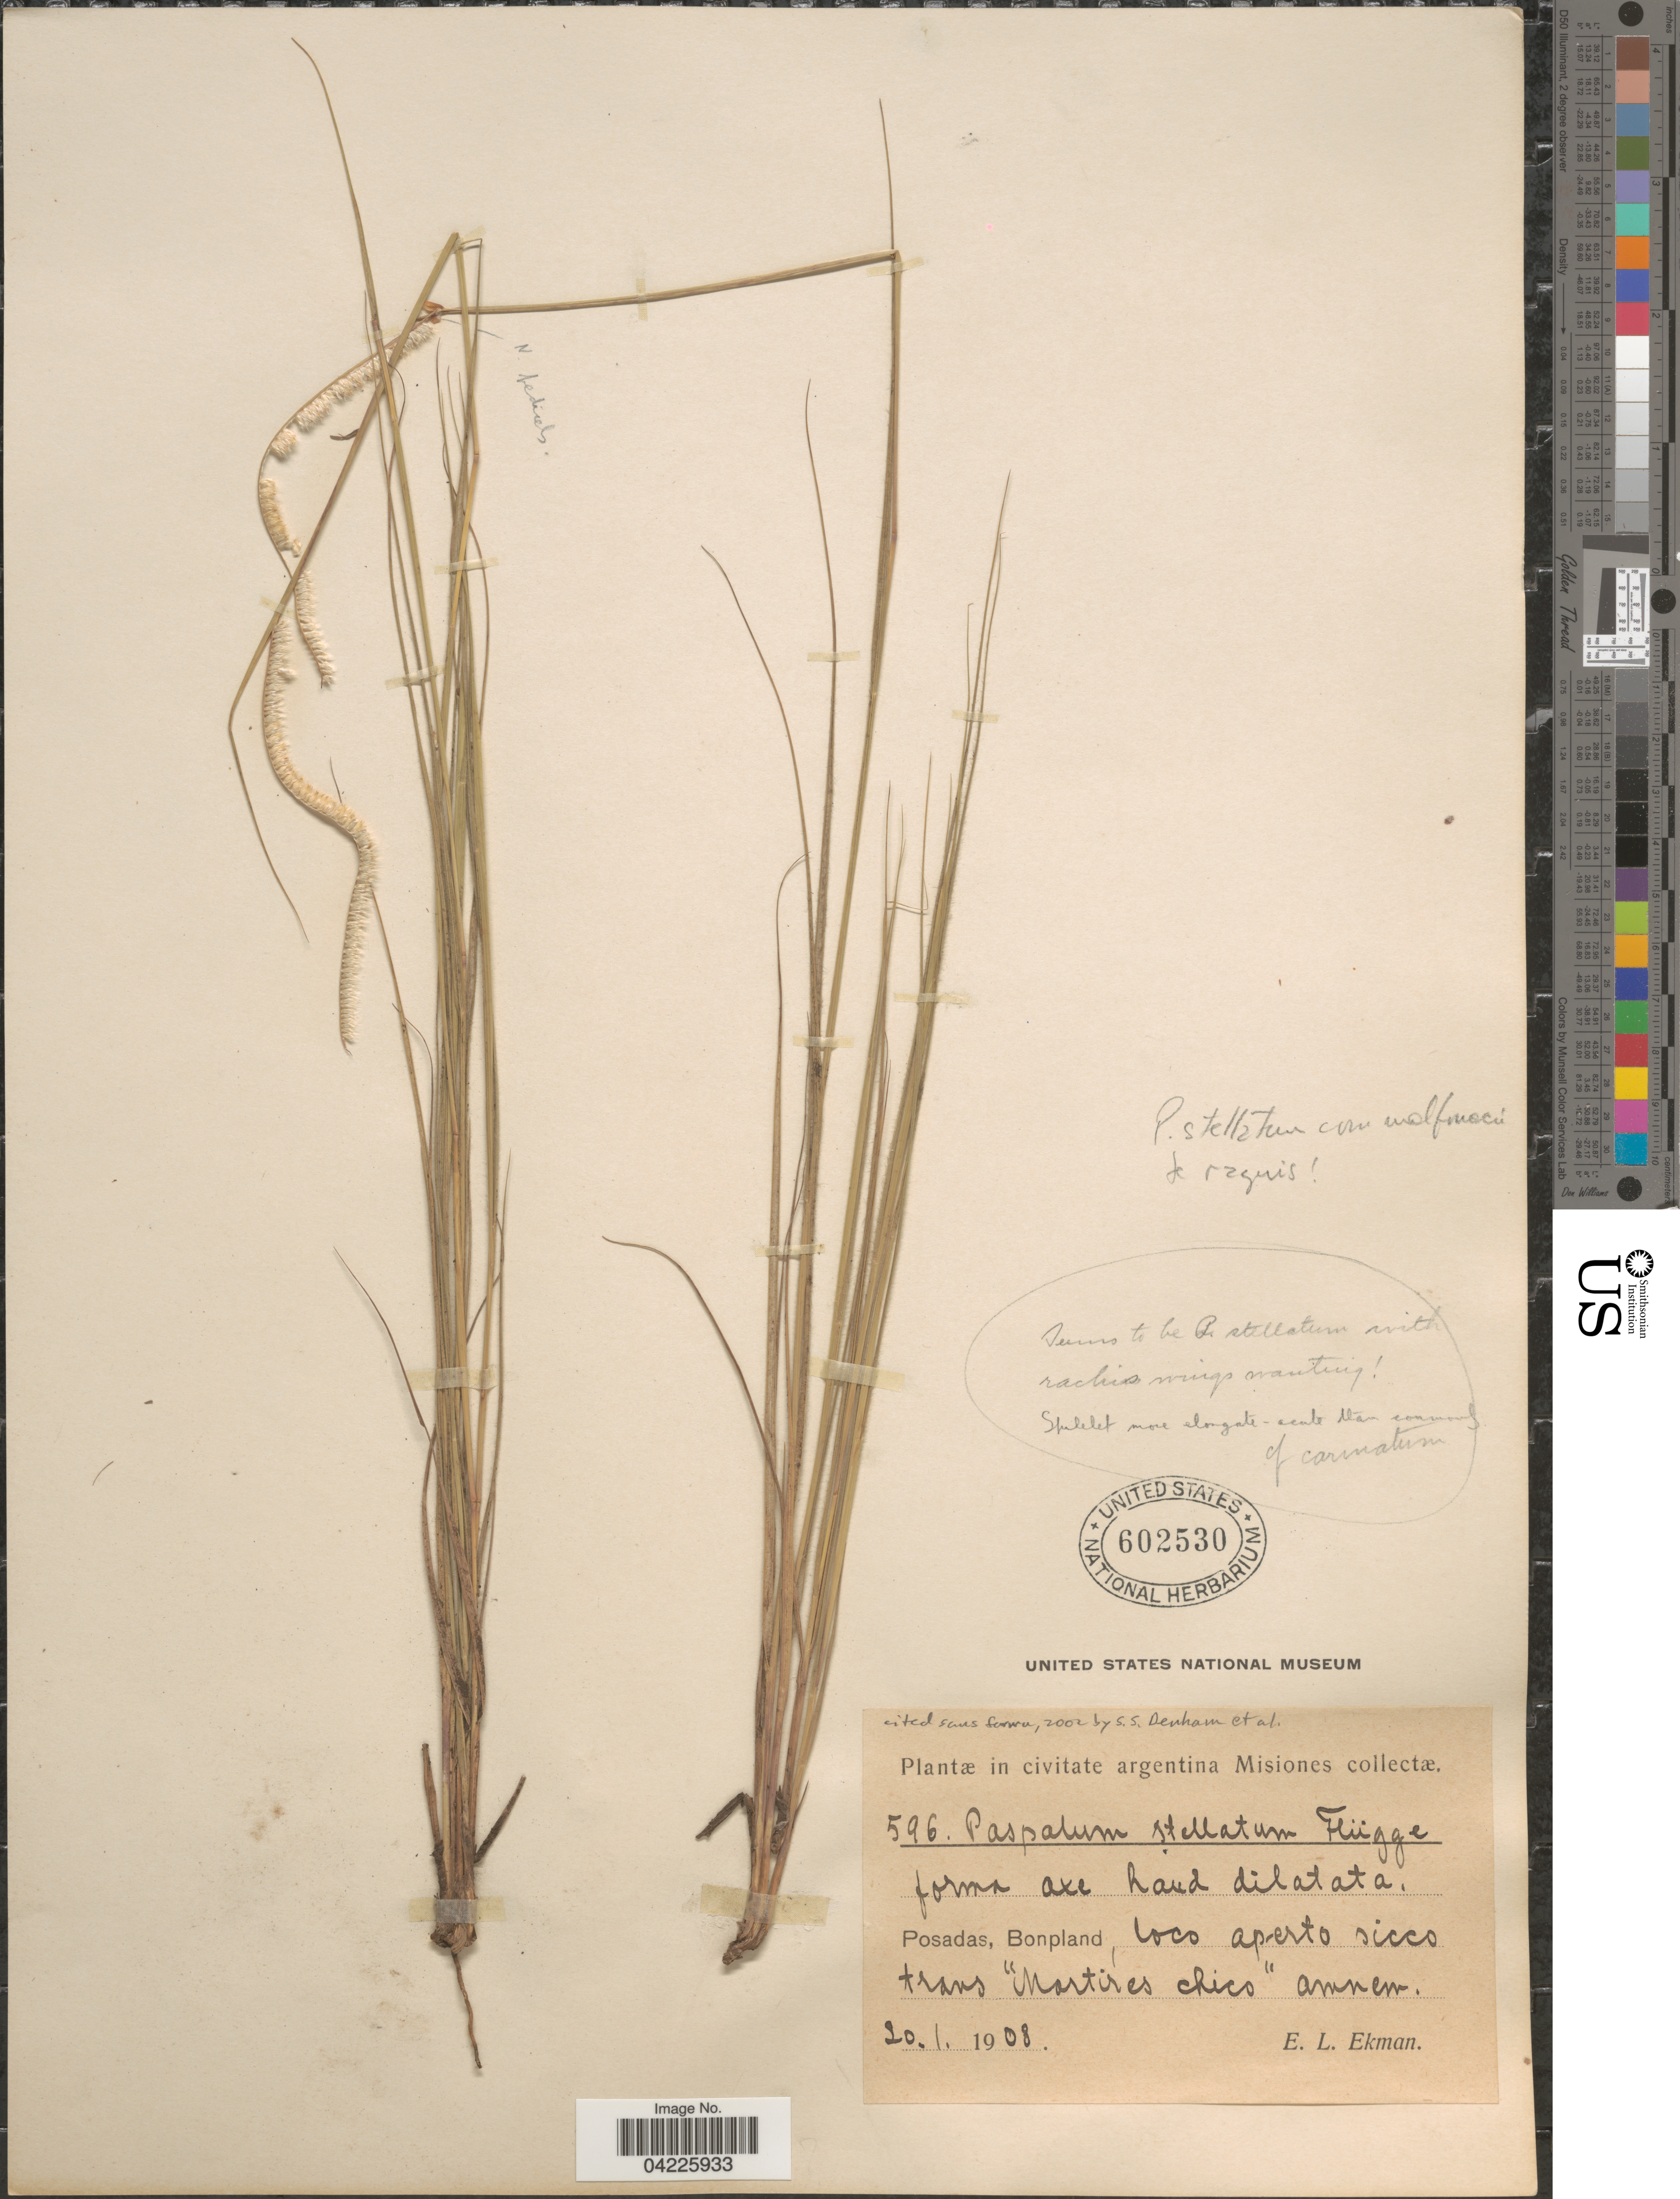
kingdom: Plantae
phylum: Tracheophyta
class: Liliopsida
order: Poales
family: Poaceae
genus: Paspalum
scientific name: Paspalum stellatum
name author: Humb. & Bonpl. ex Flüggé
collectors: E. L. Ekman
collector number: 596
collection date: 1908-01-20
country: Argentina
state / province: Misiones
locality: Posadas, Bonpland, loco aperto sicco trans "Martires chico" amnem.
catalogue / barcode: US 602530